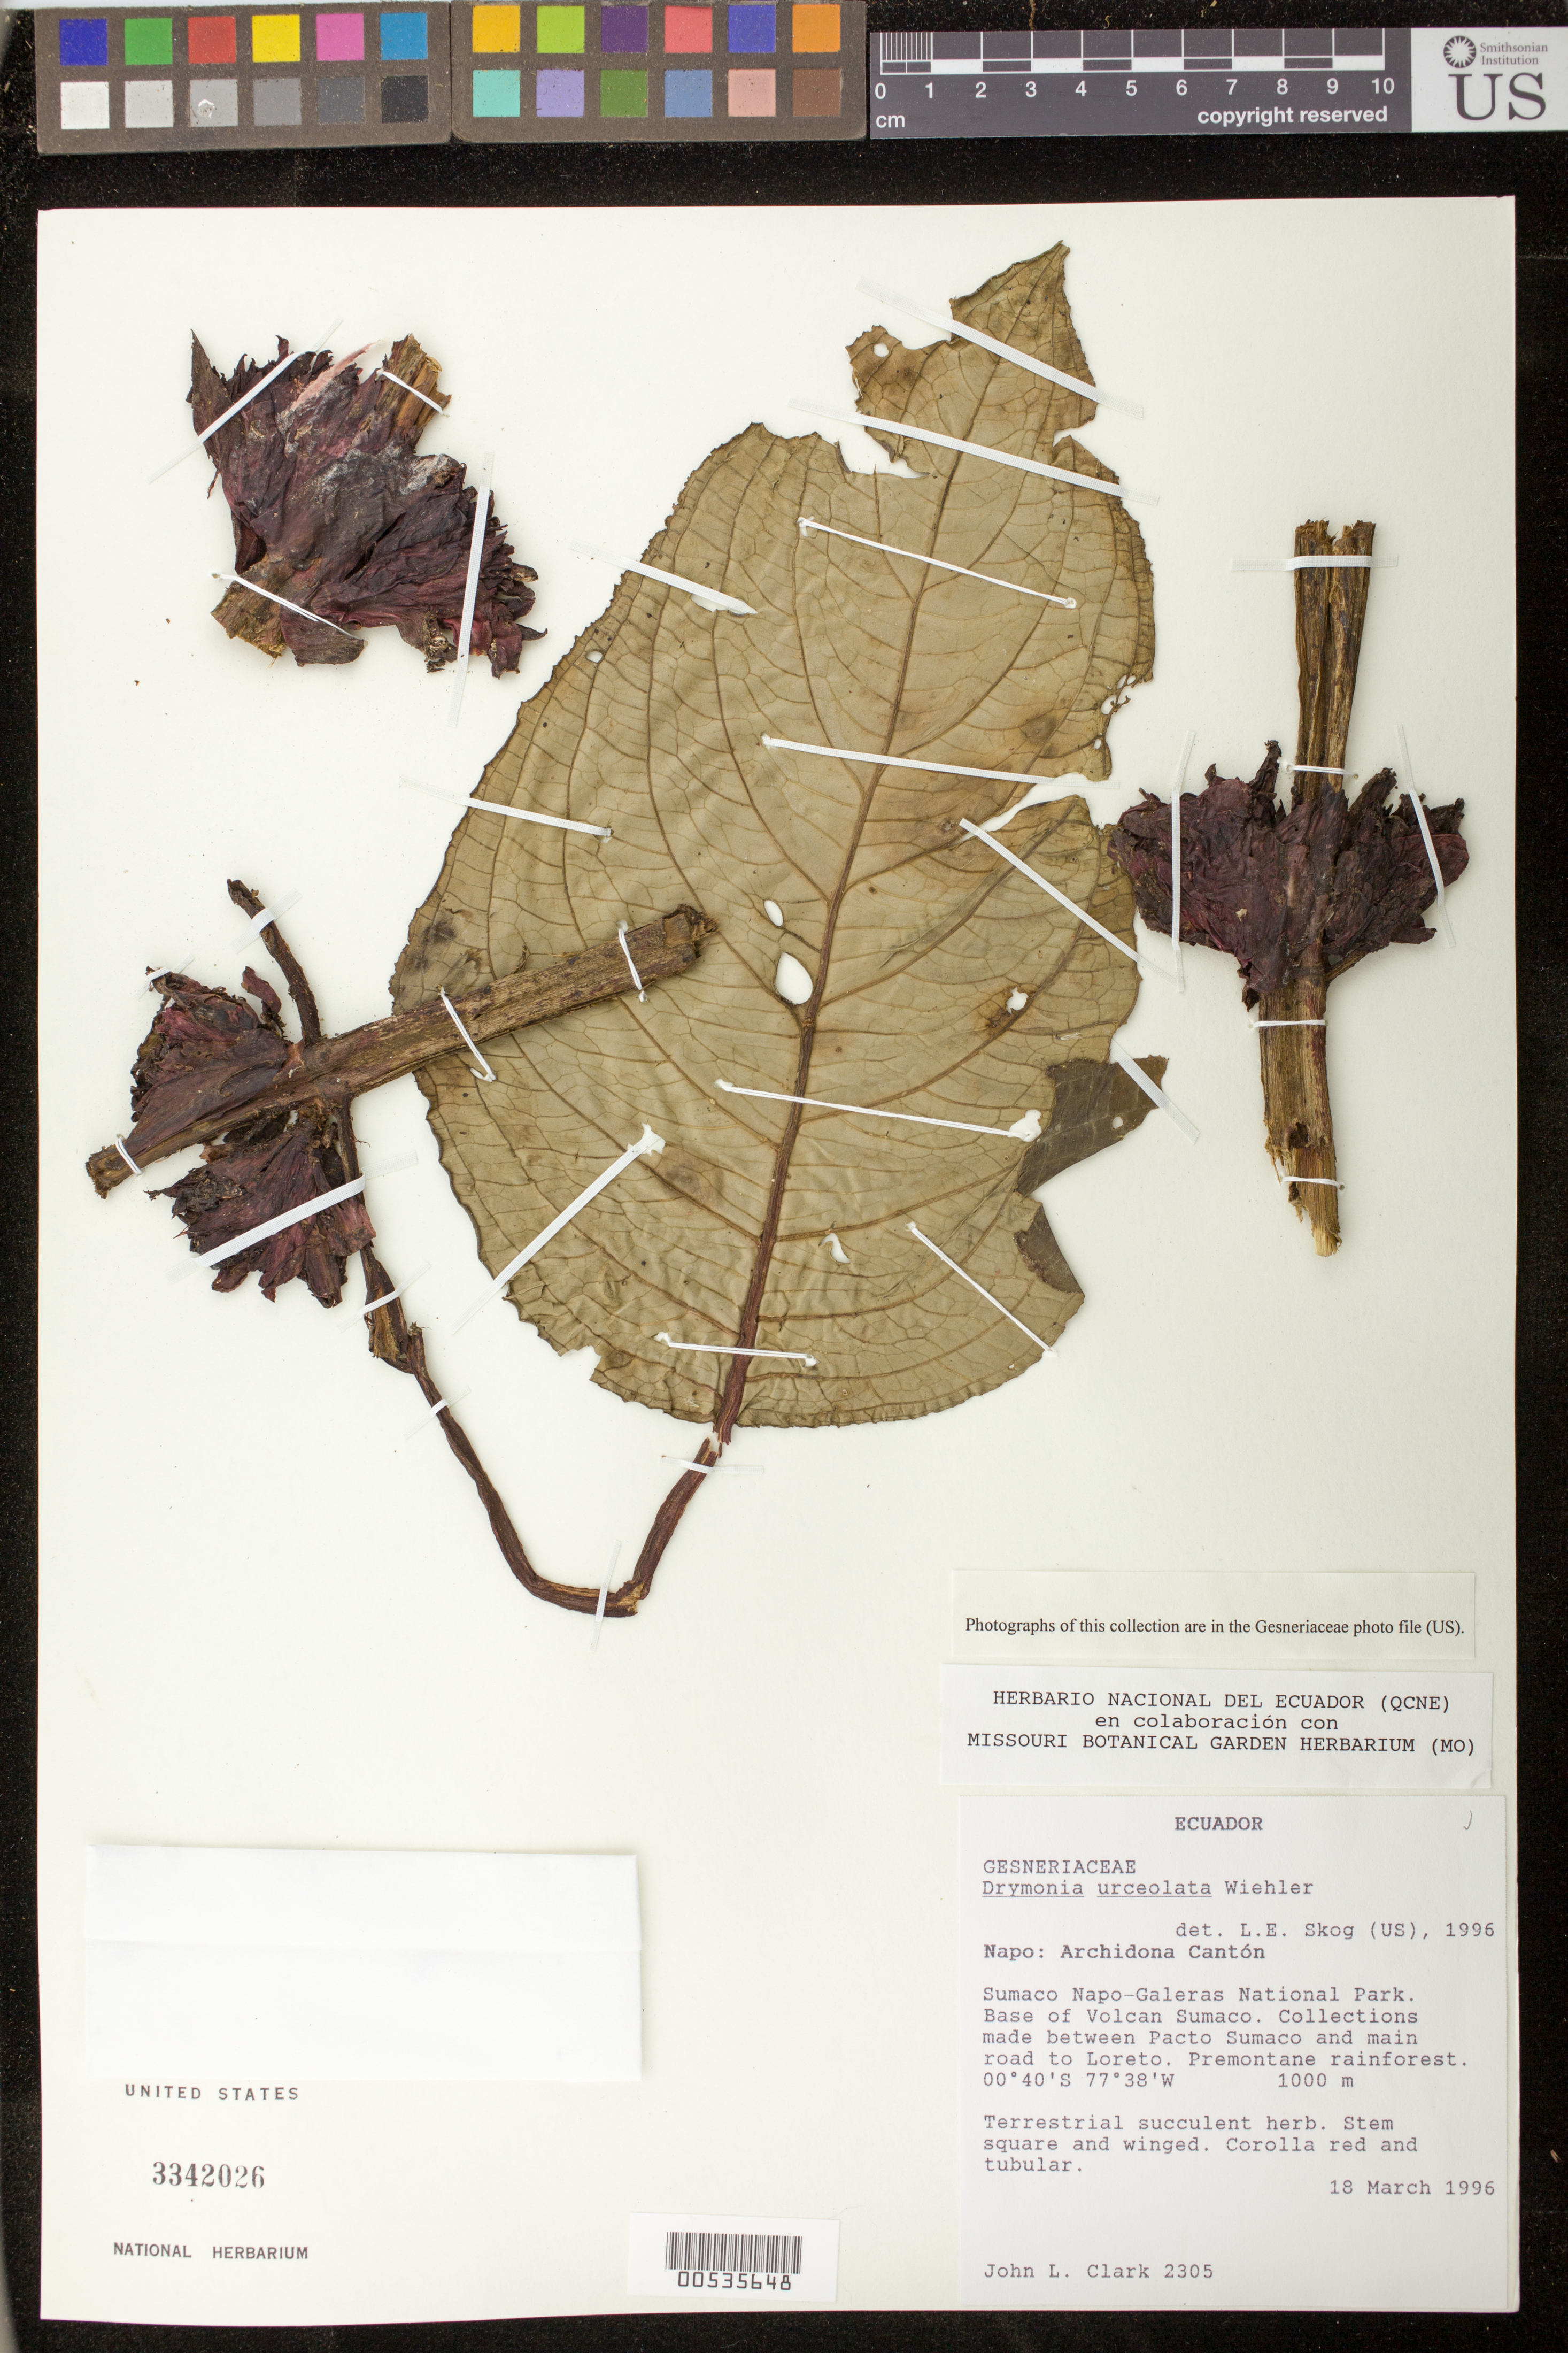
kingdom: Plantae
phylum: Tracheophyta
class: Magnoliopsida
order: Lamiales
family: Gesneriaceae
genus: Drymonia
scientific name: Drymonia urceolata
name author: Wiehler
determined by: Skog, Laurence E.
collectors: J. L. Clark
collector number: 2305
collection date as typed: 18 Mar 1996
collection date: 1996-03-18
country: Ecuador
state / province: Napo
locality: Archidona Cantón. Sumaco Napo-Galeras National Park, base of Volcan Sumaco, between Pacto Sumaco and main road to Loreto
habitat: Premontane rainforest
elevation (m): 1000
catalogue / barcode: US 3342026